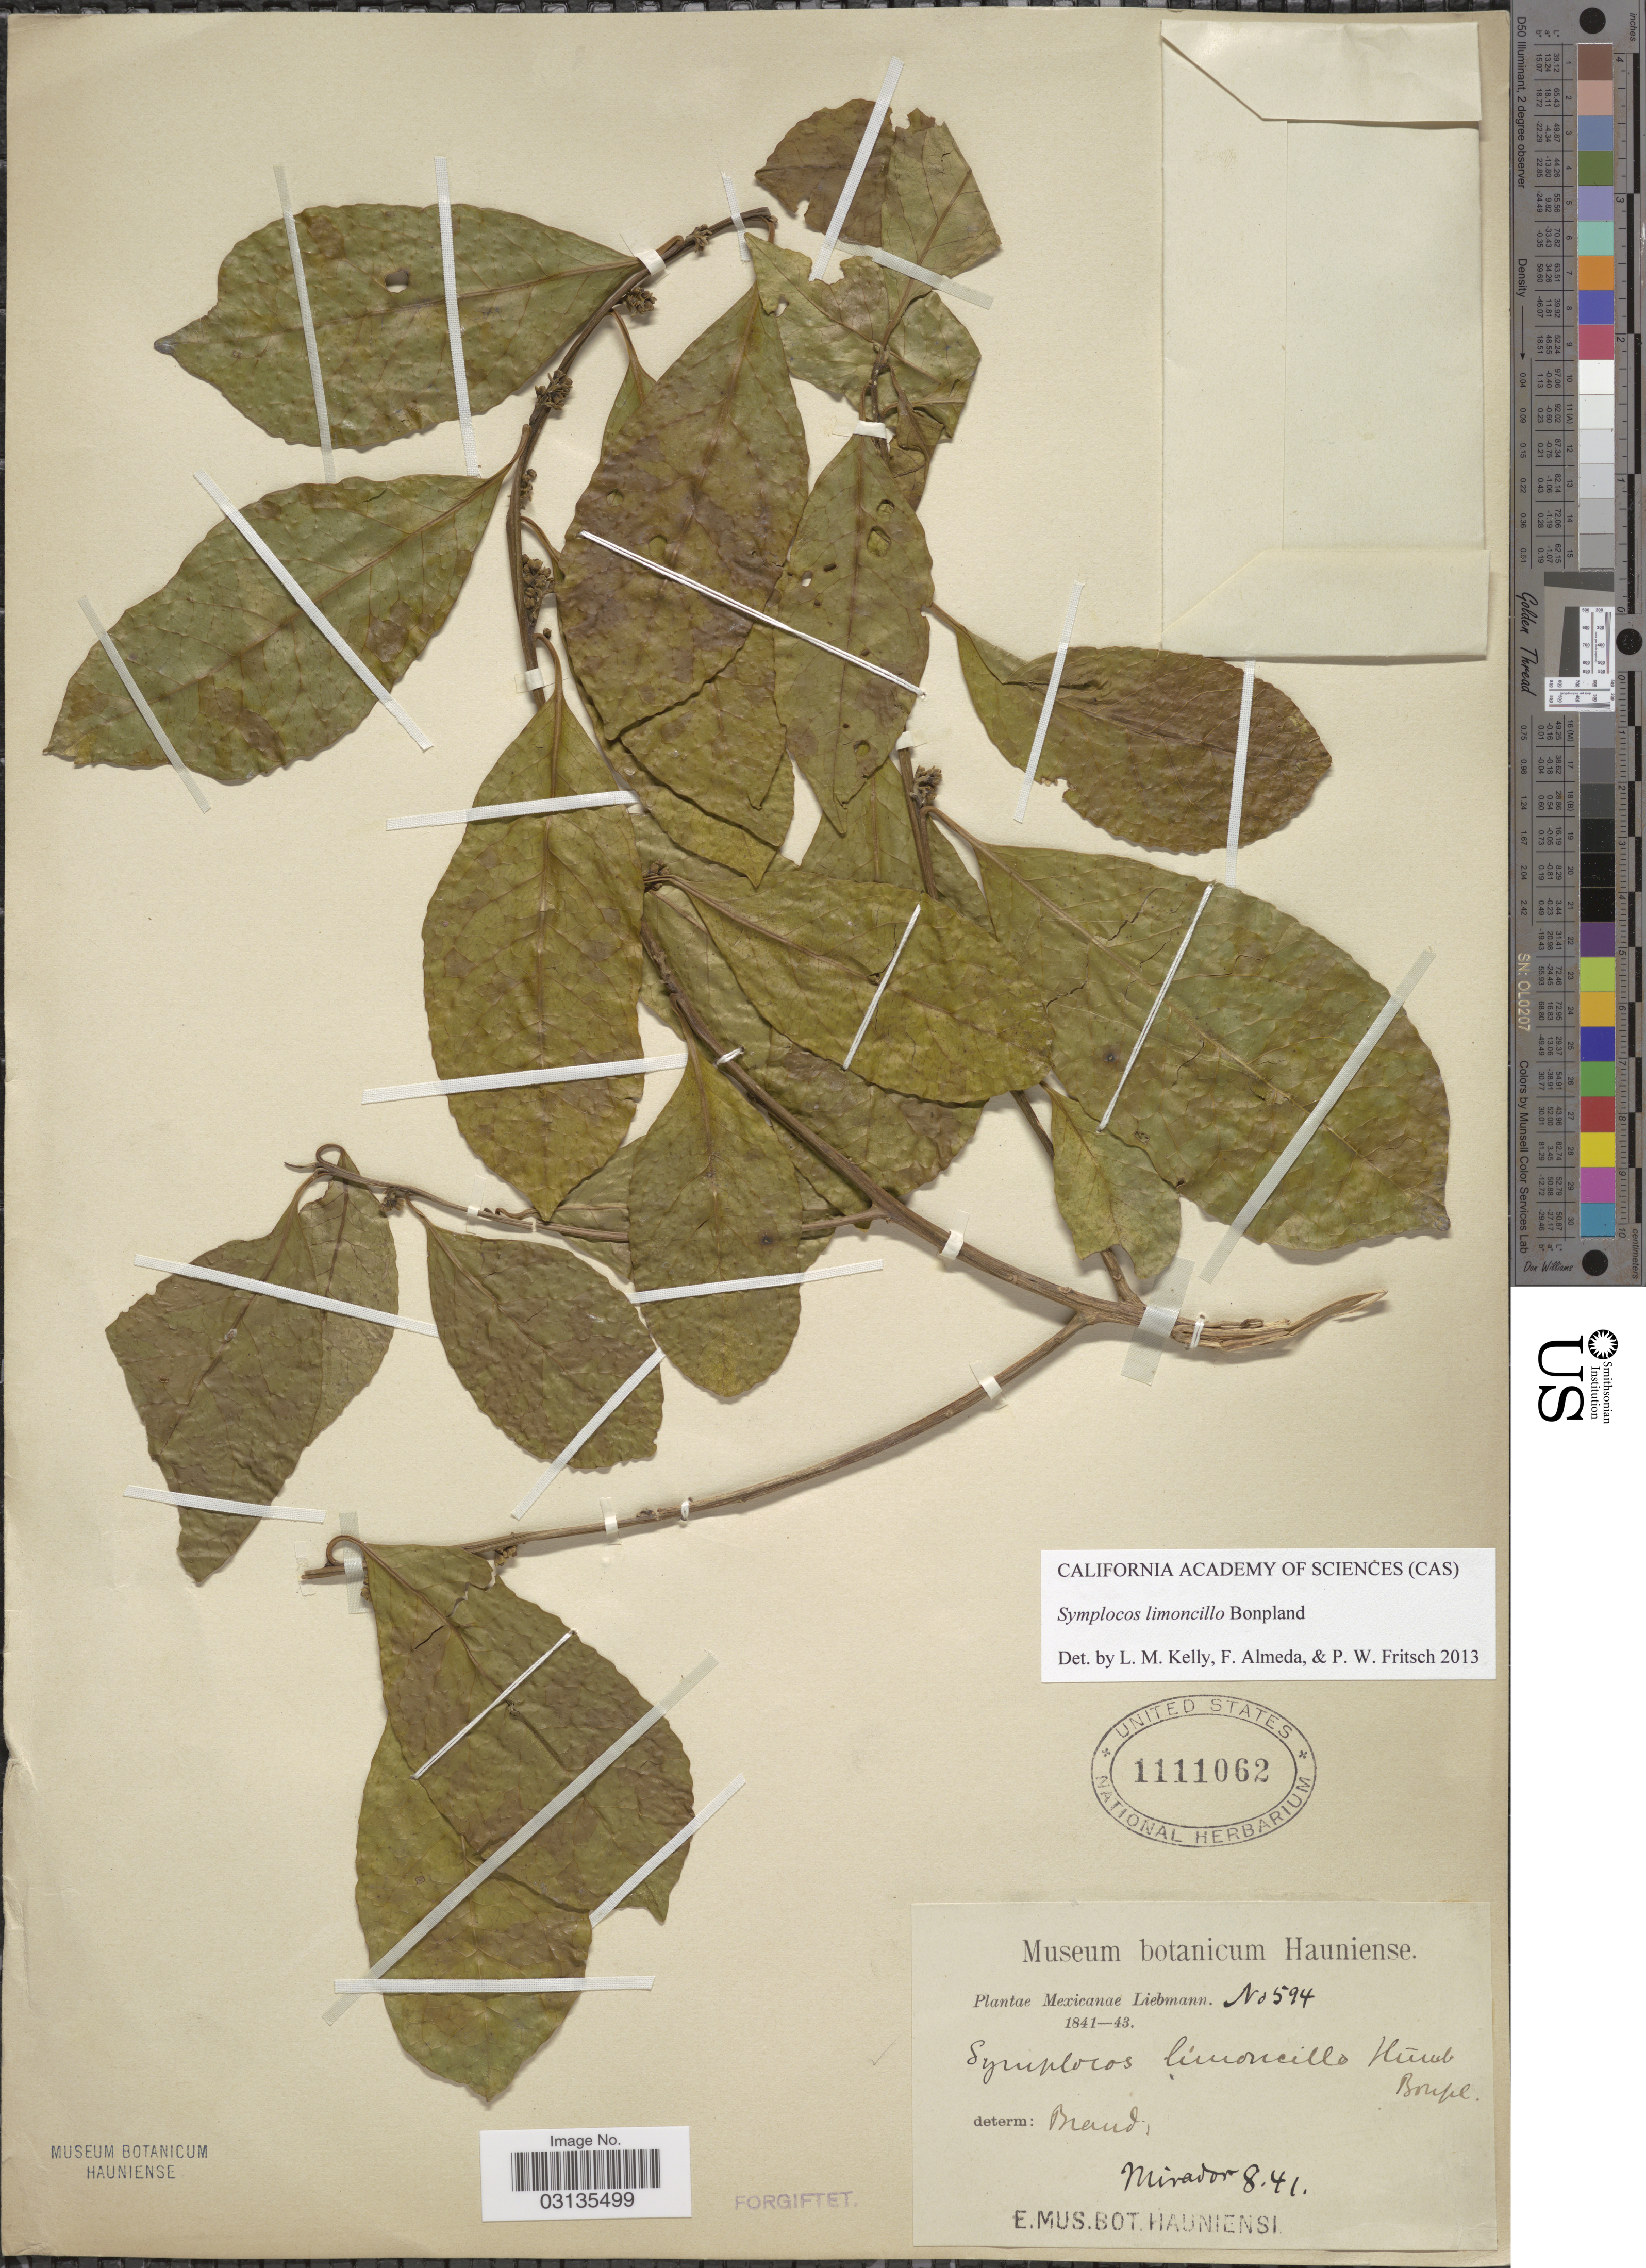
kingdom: Plantae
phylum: Tracheophyta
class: Magnoliopsida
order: Ericales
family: Symplocaceae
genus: Symplocos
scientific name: Symplocos limoncillo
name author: Bonpl.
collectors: Liebmann, --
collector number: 594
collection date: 1841-08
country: Mexico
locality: Mirador.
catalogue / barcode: US 1111062